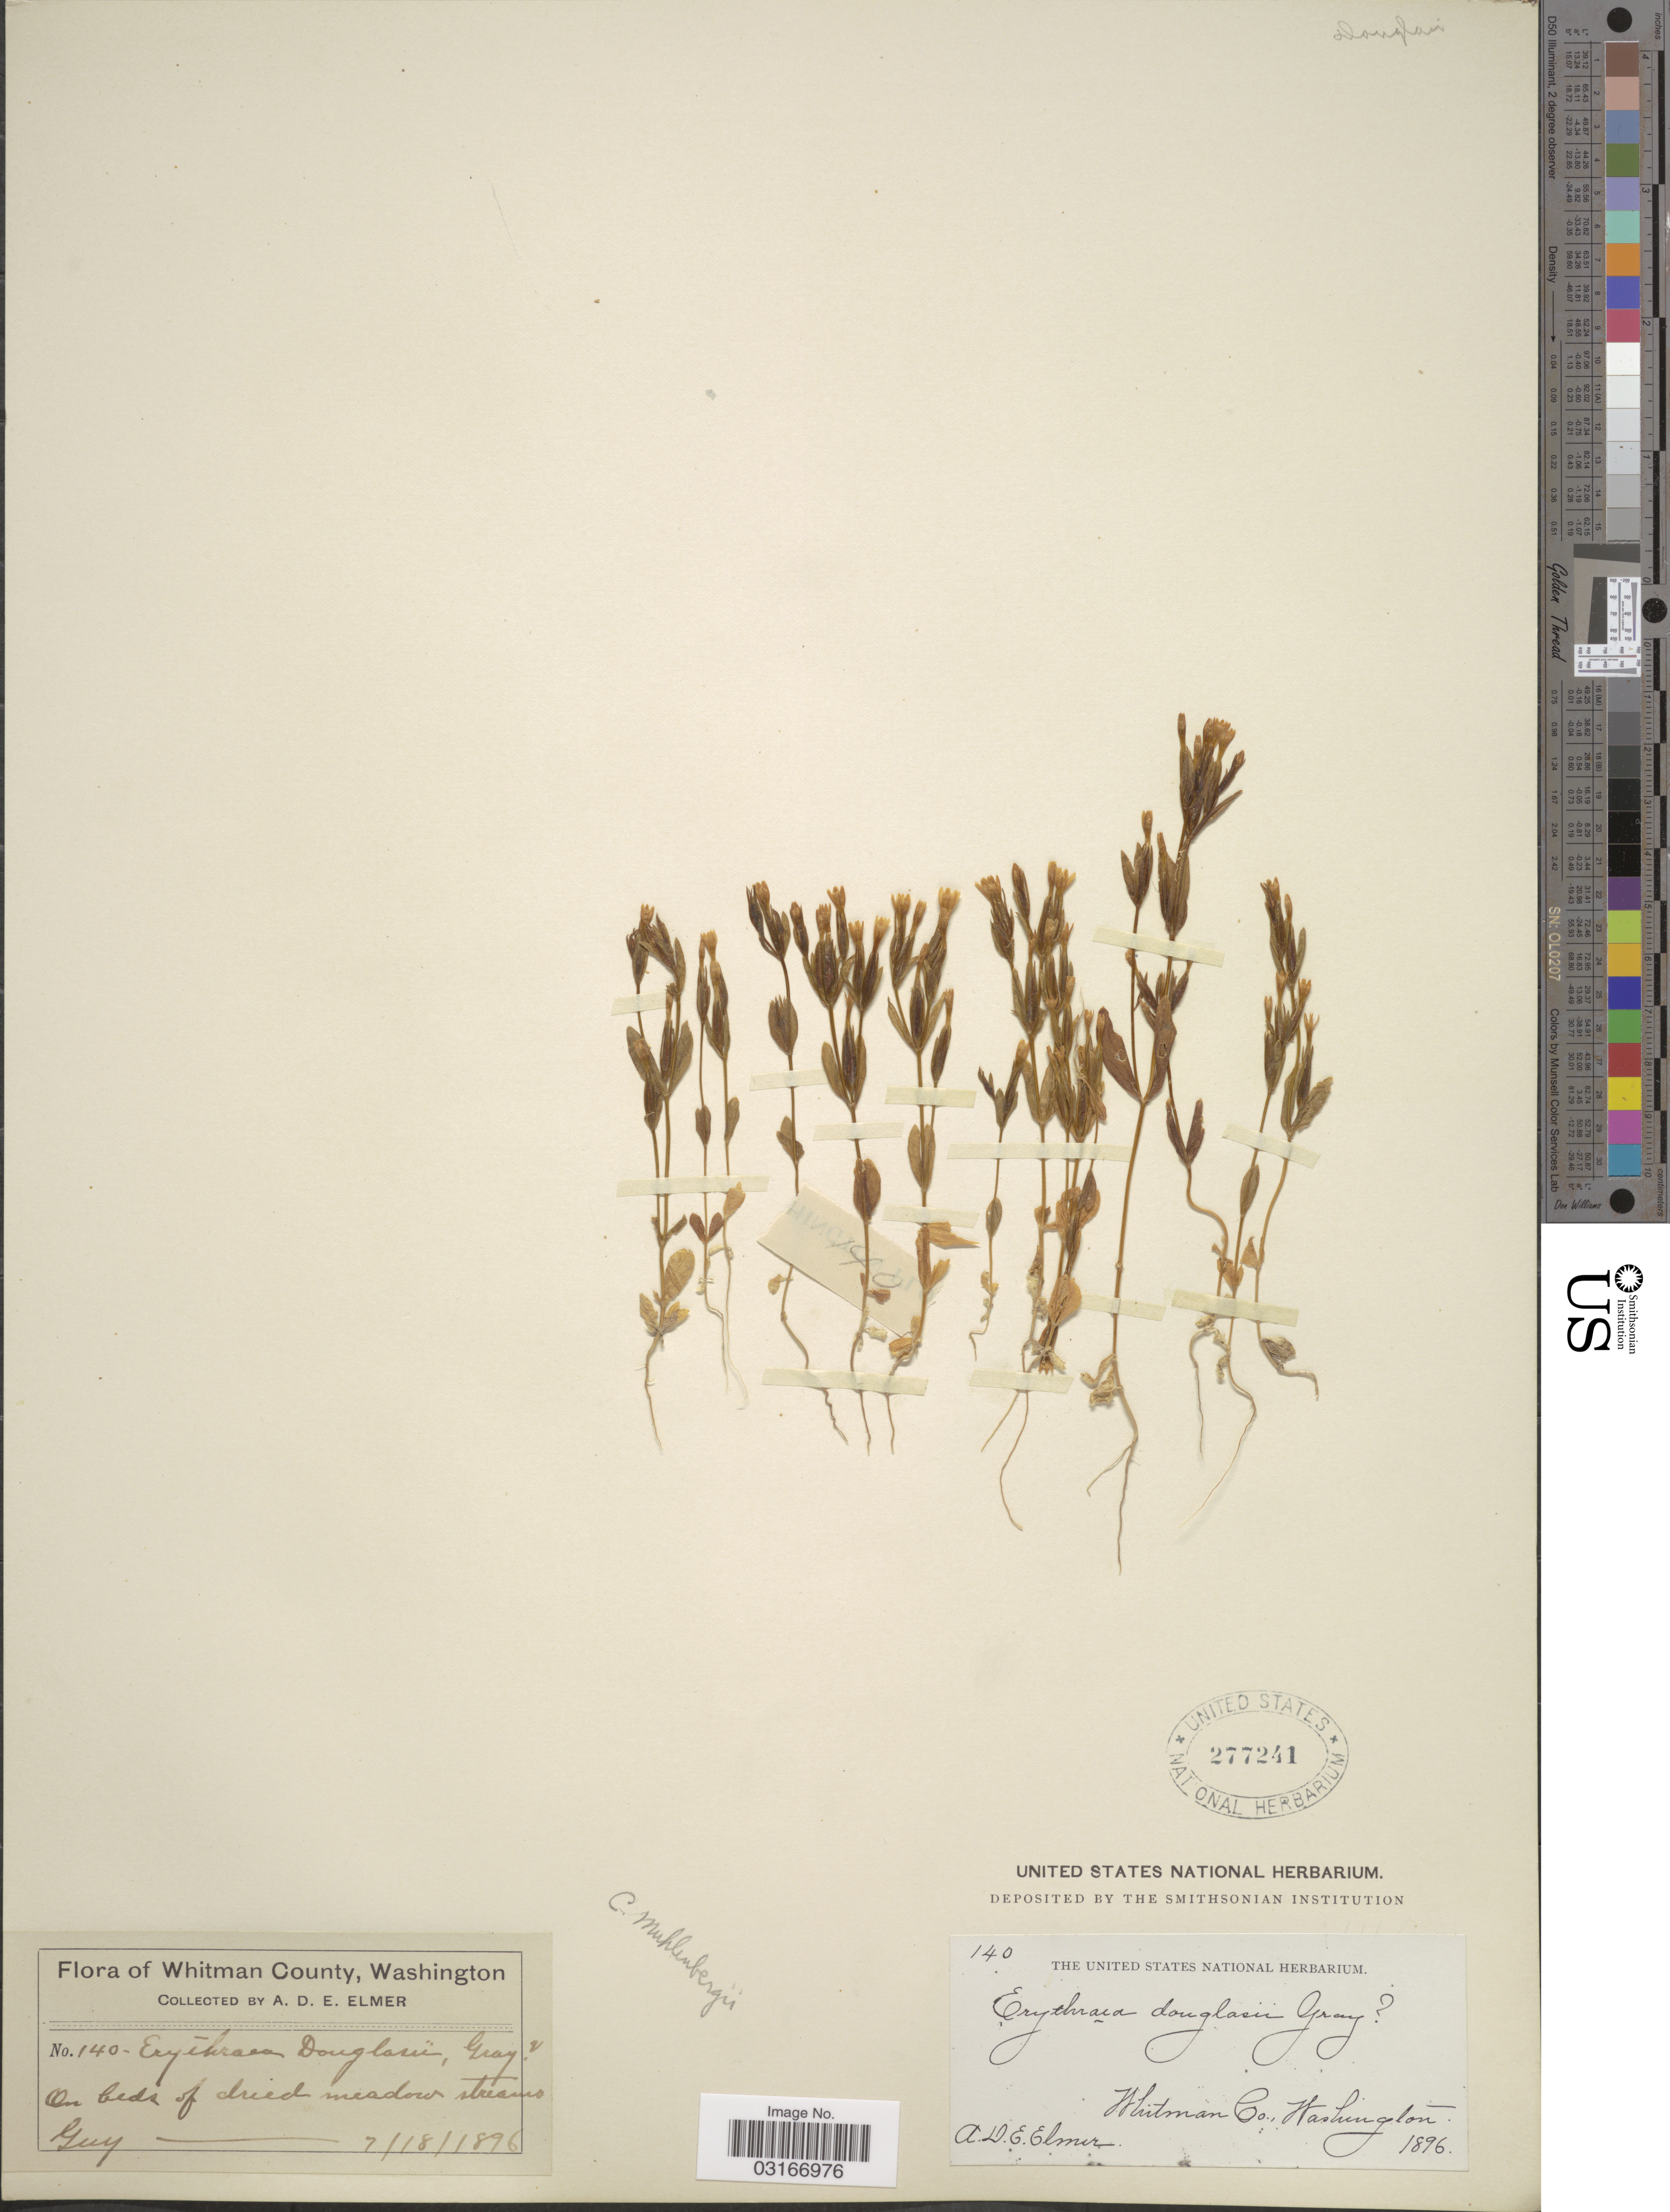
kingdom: Plantae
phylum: Tracheophyta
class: Magnoliopsida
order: Gentianales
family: Gentianaceae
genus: Centaurium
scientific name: Centaurium muehlenbergii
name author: (Griseb.) W. Wight ex Piper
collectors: A. D. E. Elmer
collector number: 140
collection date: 1896-07-18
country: United States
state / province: Washington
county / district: Whitman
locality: Whitman County.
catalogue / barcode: US 277241